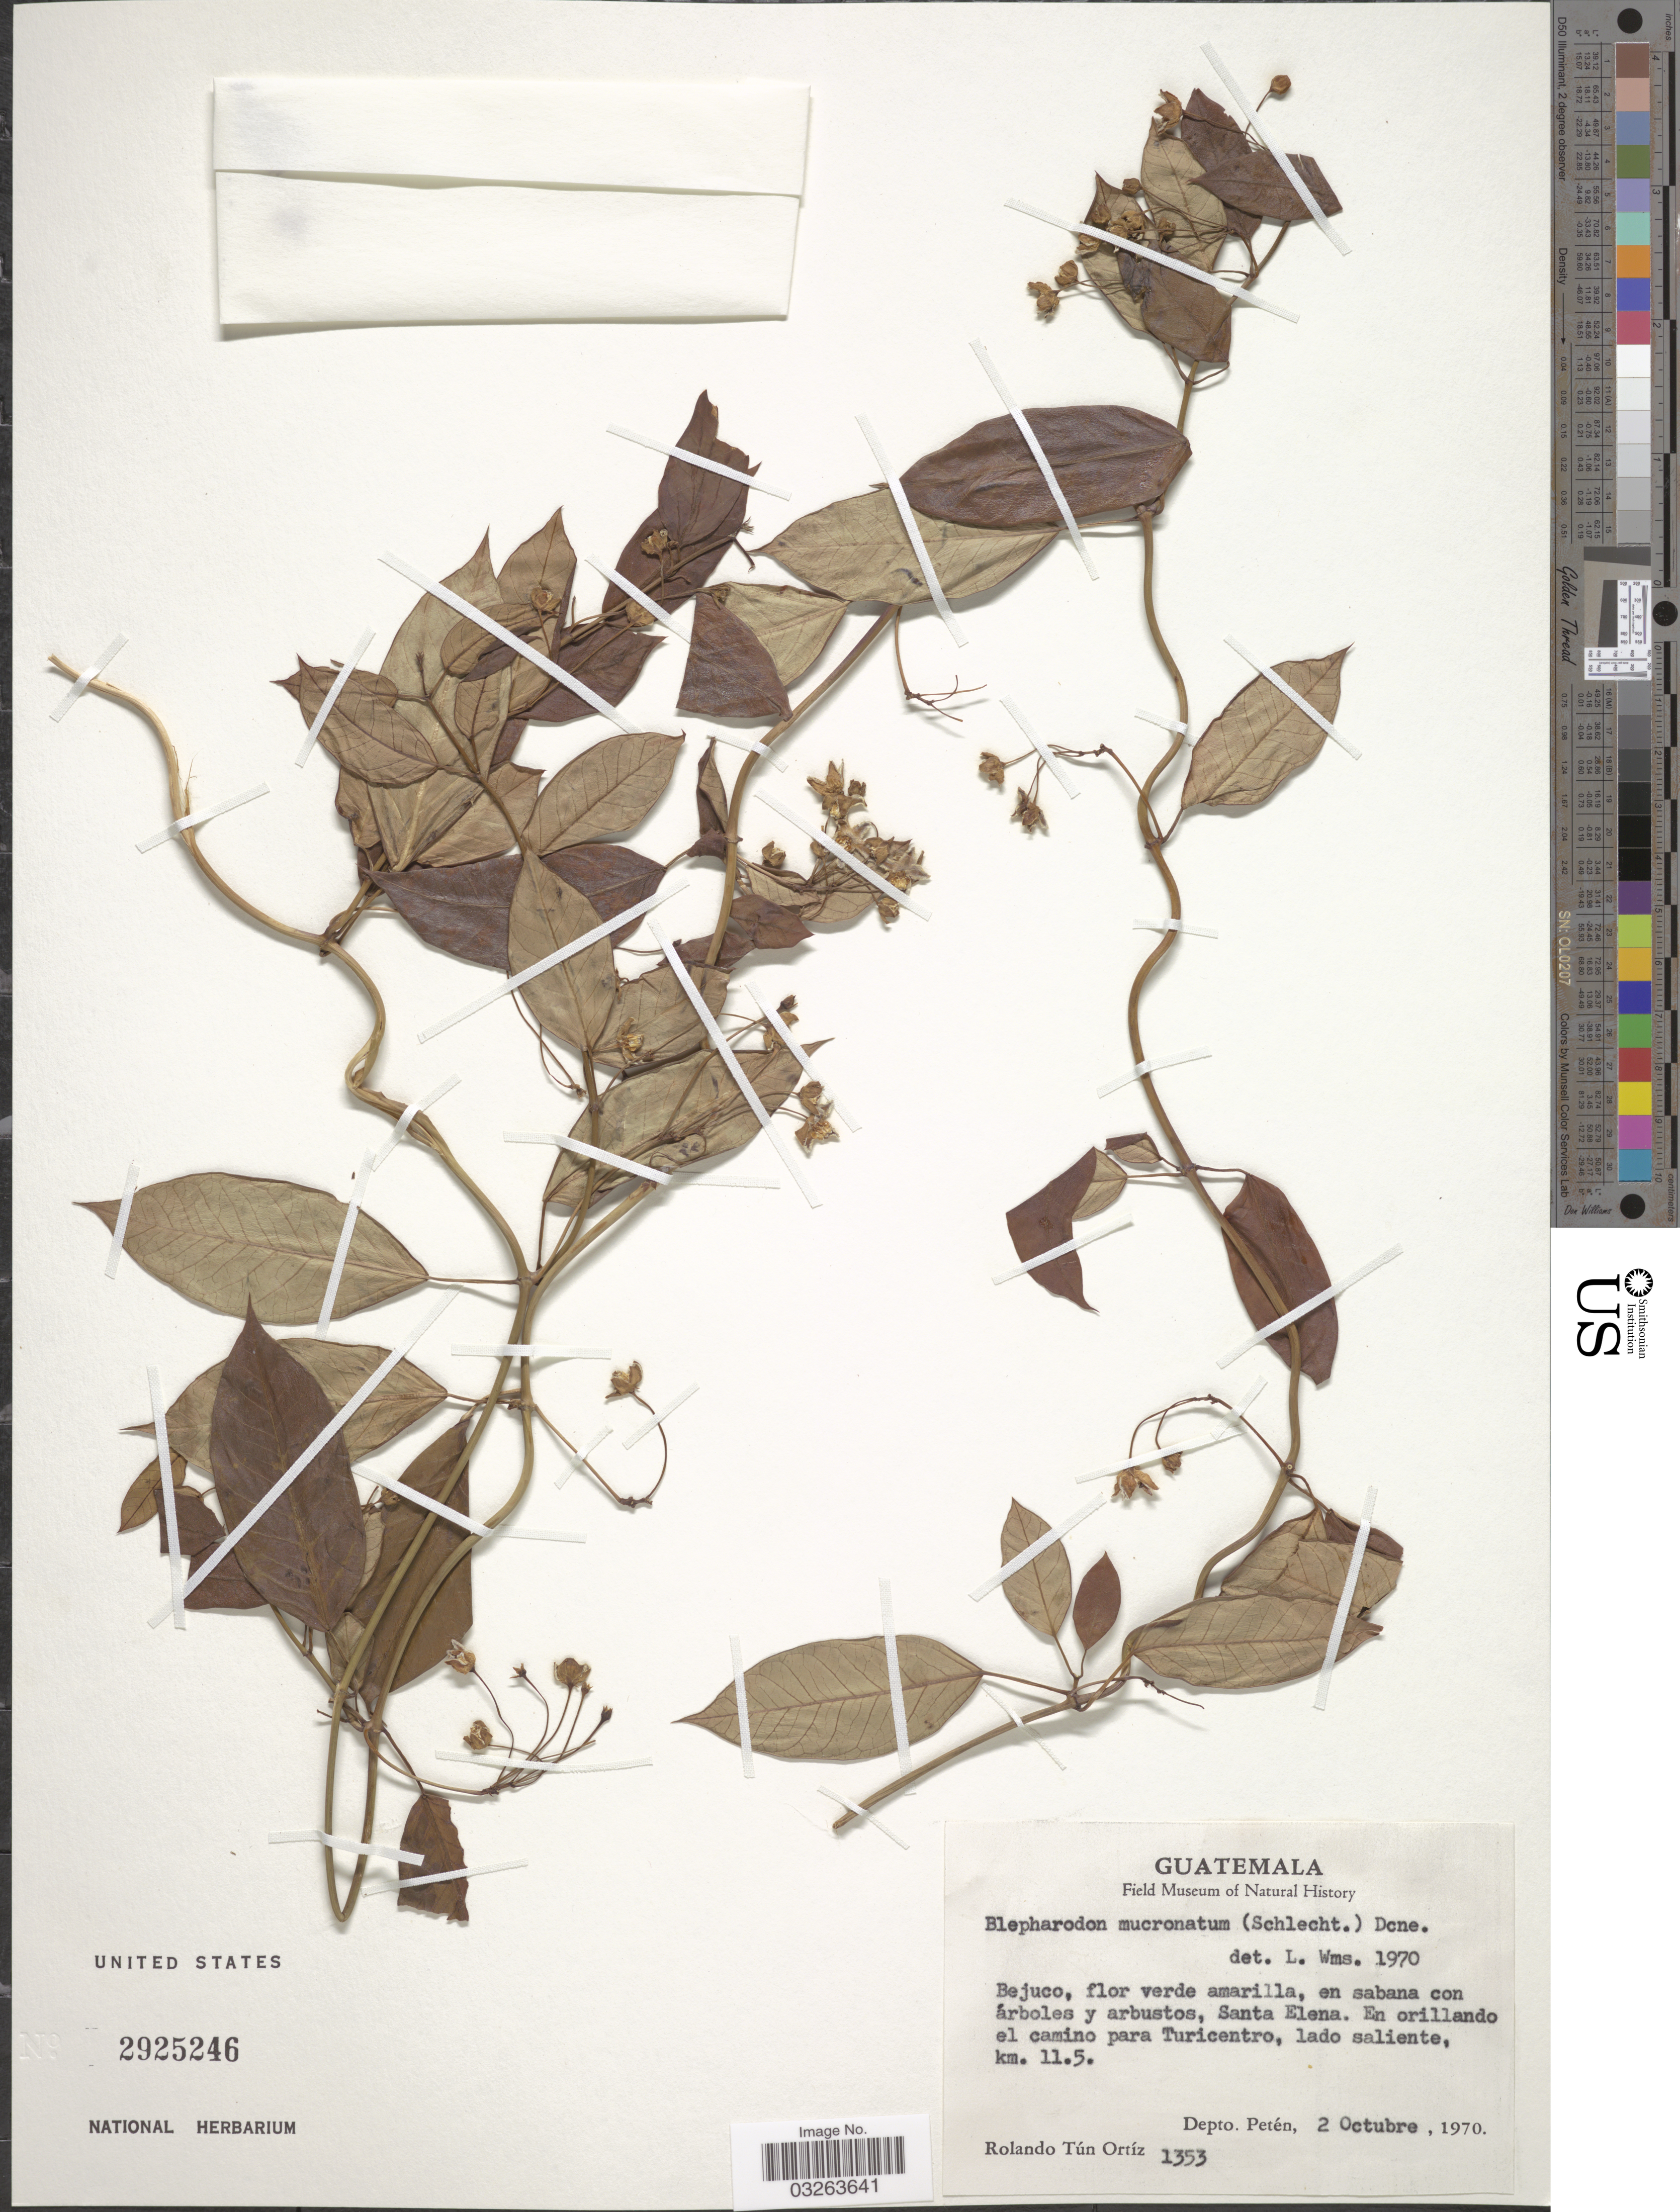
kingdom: Plantae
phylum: Tracheophyta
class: Magnoliopsida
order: Gentianales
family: Apocynaceae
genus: Blepharodon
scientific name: Blepharodon mucronatum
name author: (Schltdl.) Decne.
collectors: R. Ortiz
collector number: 1353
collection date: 1970-10-02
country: Guatemala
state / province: El Petén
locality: En orillando el camino para Turicentro, lado saliente, km. 11.5. Depto. Petén.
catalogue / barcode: US 2925246